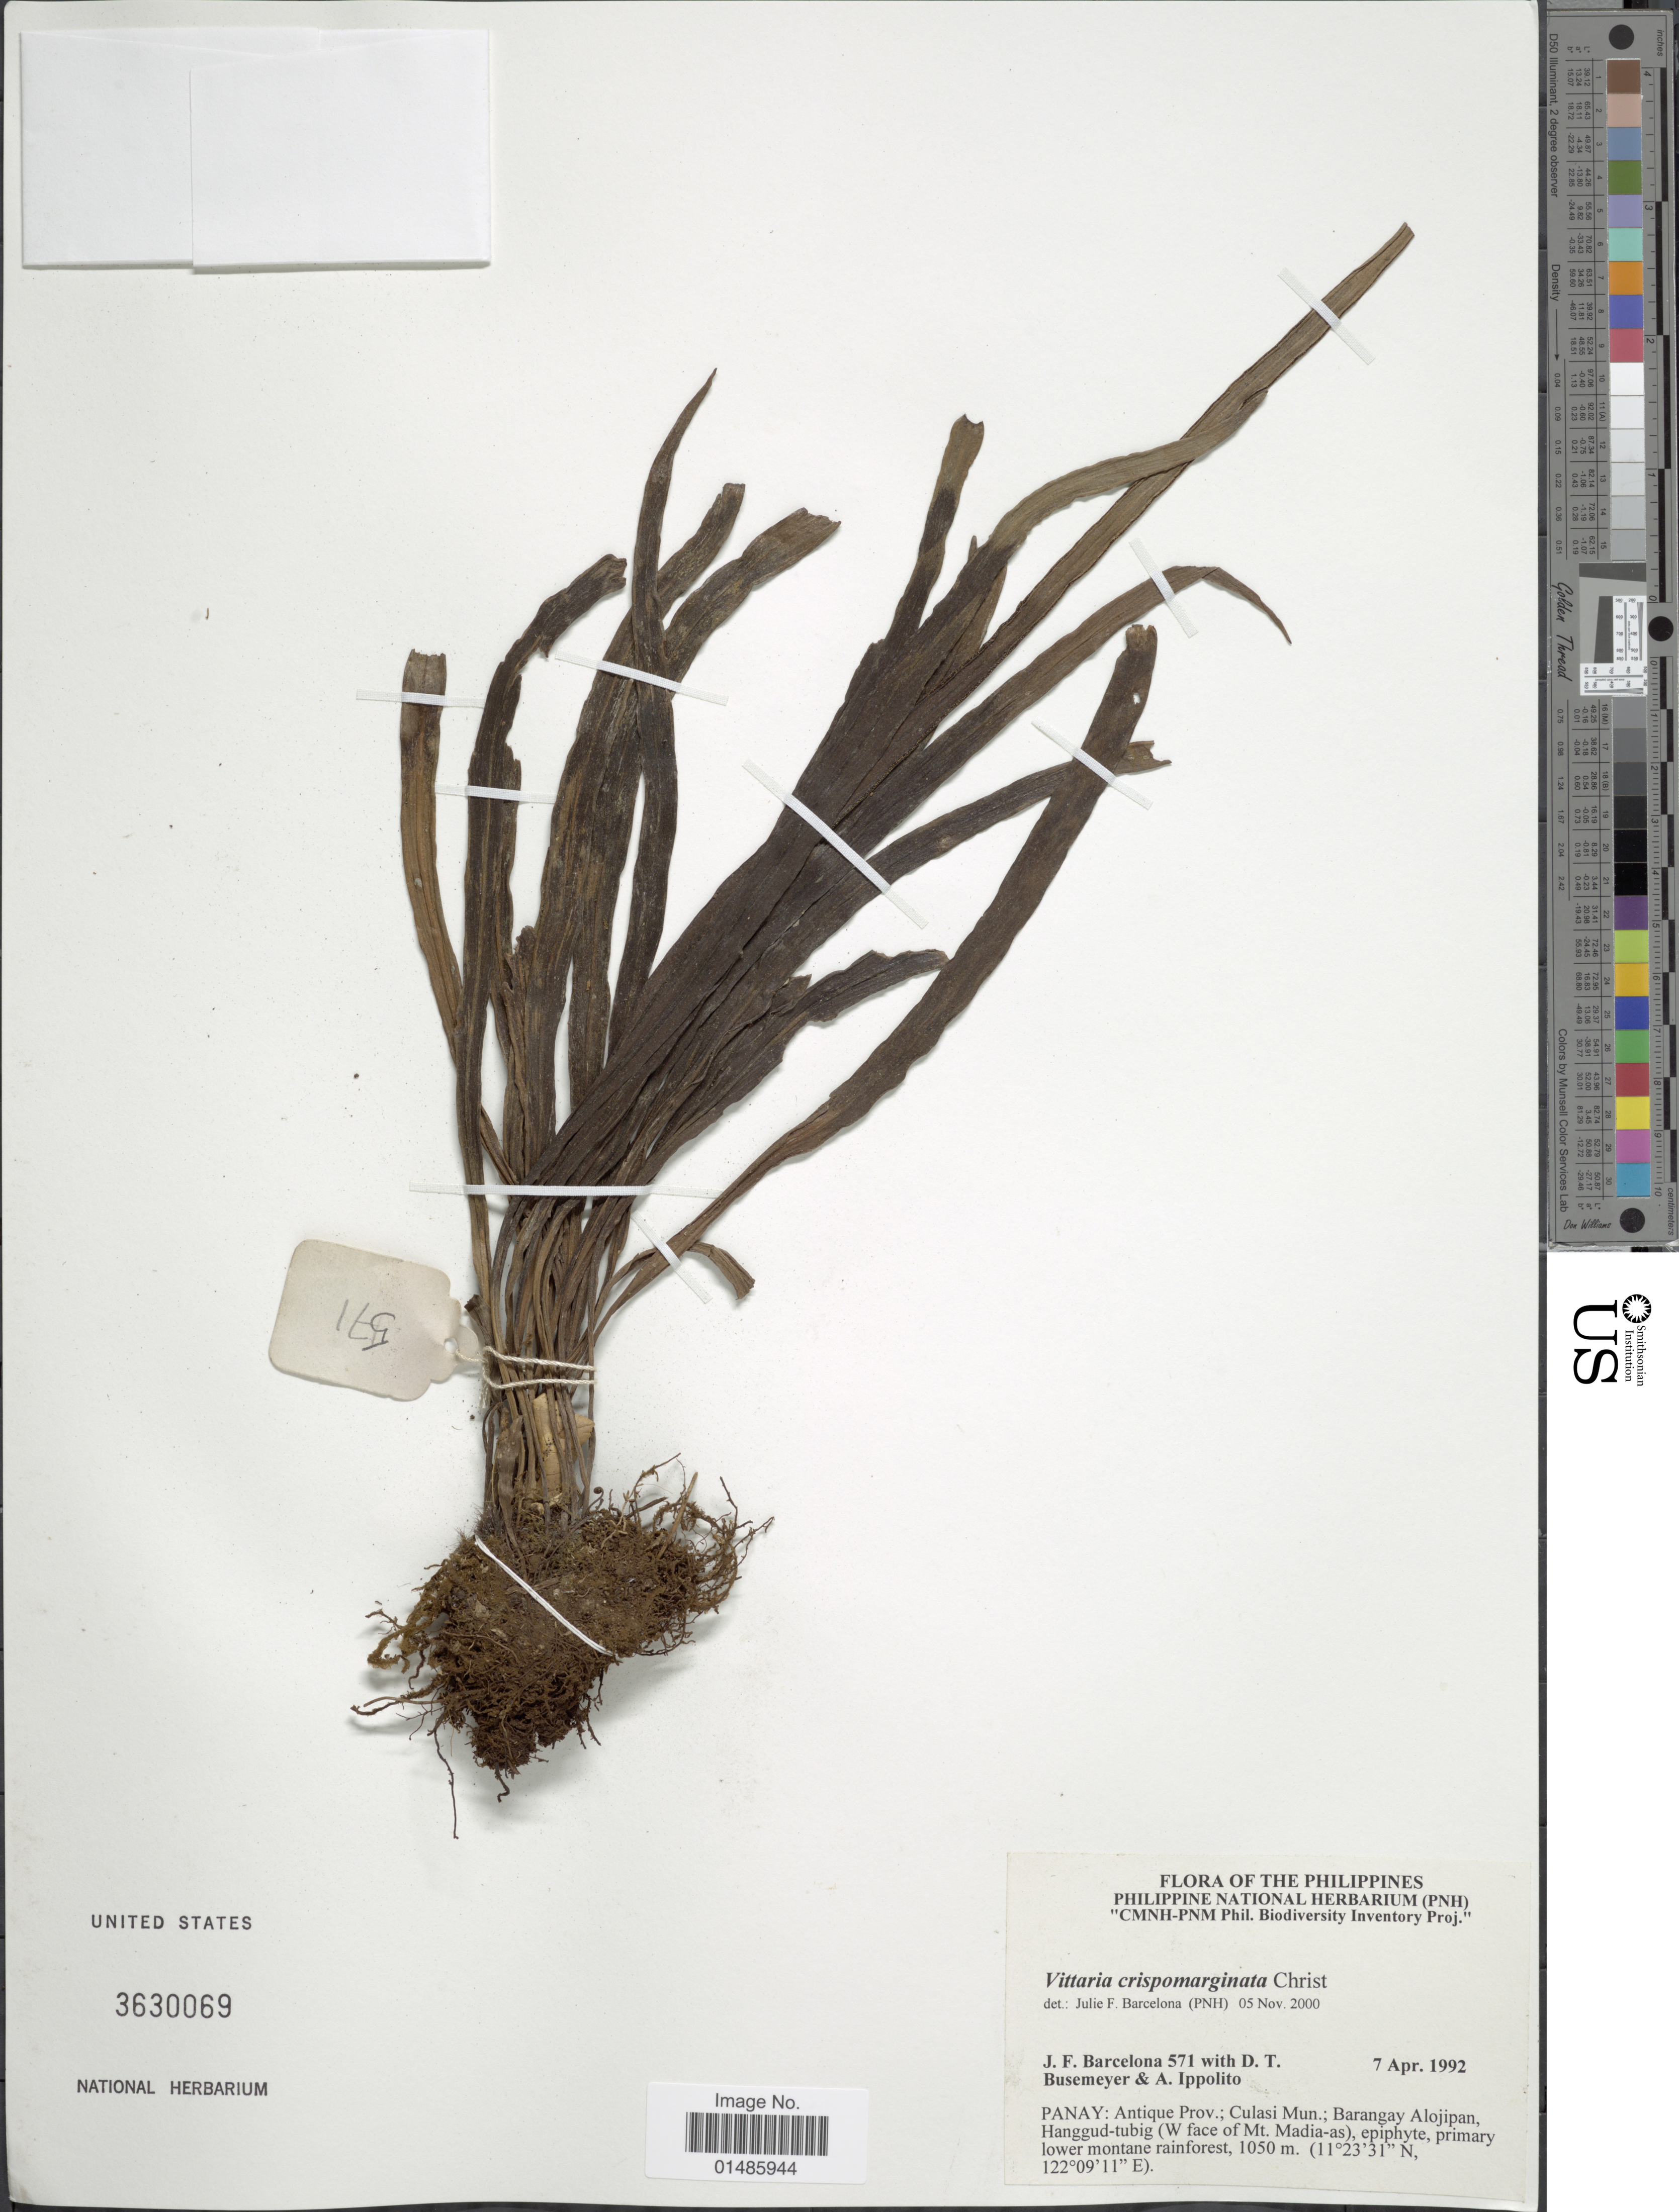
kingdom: Plantae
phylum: Tracheophyta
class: Polypodiopsida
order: Polypodiales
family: Pteridaceae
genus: Haplopteris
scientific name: Haplopteris crispomarginata comb. ined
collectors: J. F. Barcelona, D. Busemeyer & A. Ippolito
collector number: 571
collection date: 1992-04-07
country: Philippines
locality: Panay: Antique Prov.; Culasi Mun.; Barangay Alojipan, Hanggud-tubig (W face of Mt. Madia-as).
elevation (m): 1050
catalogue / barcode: US 3630069